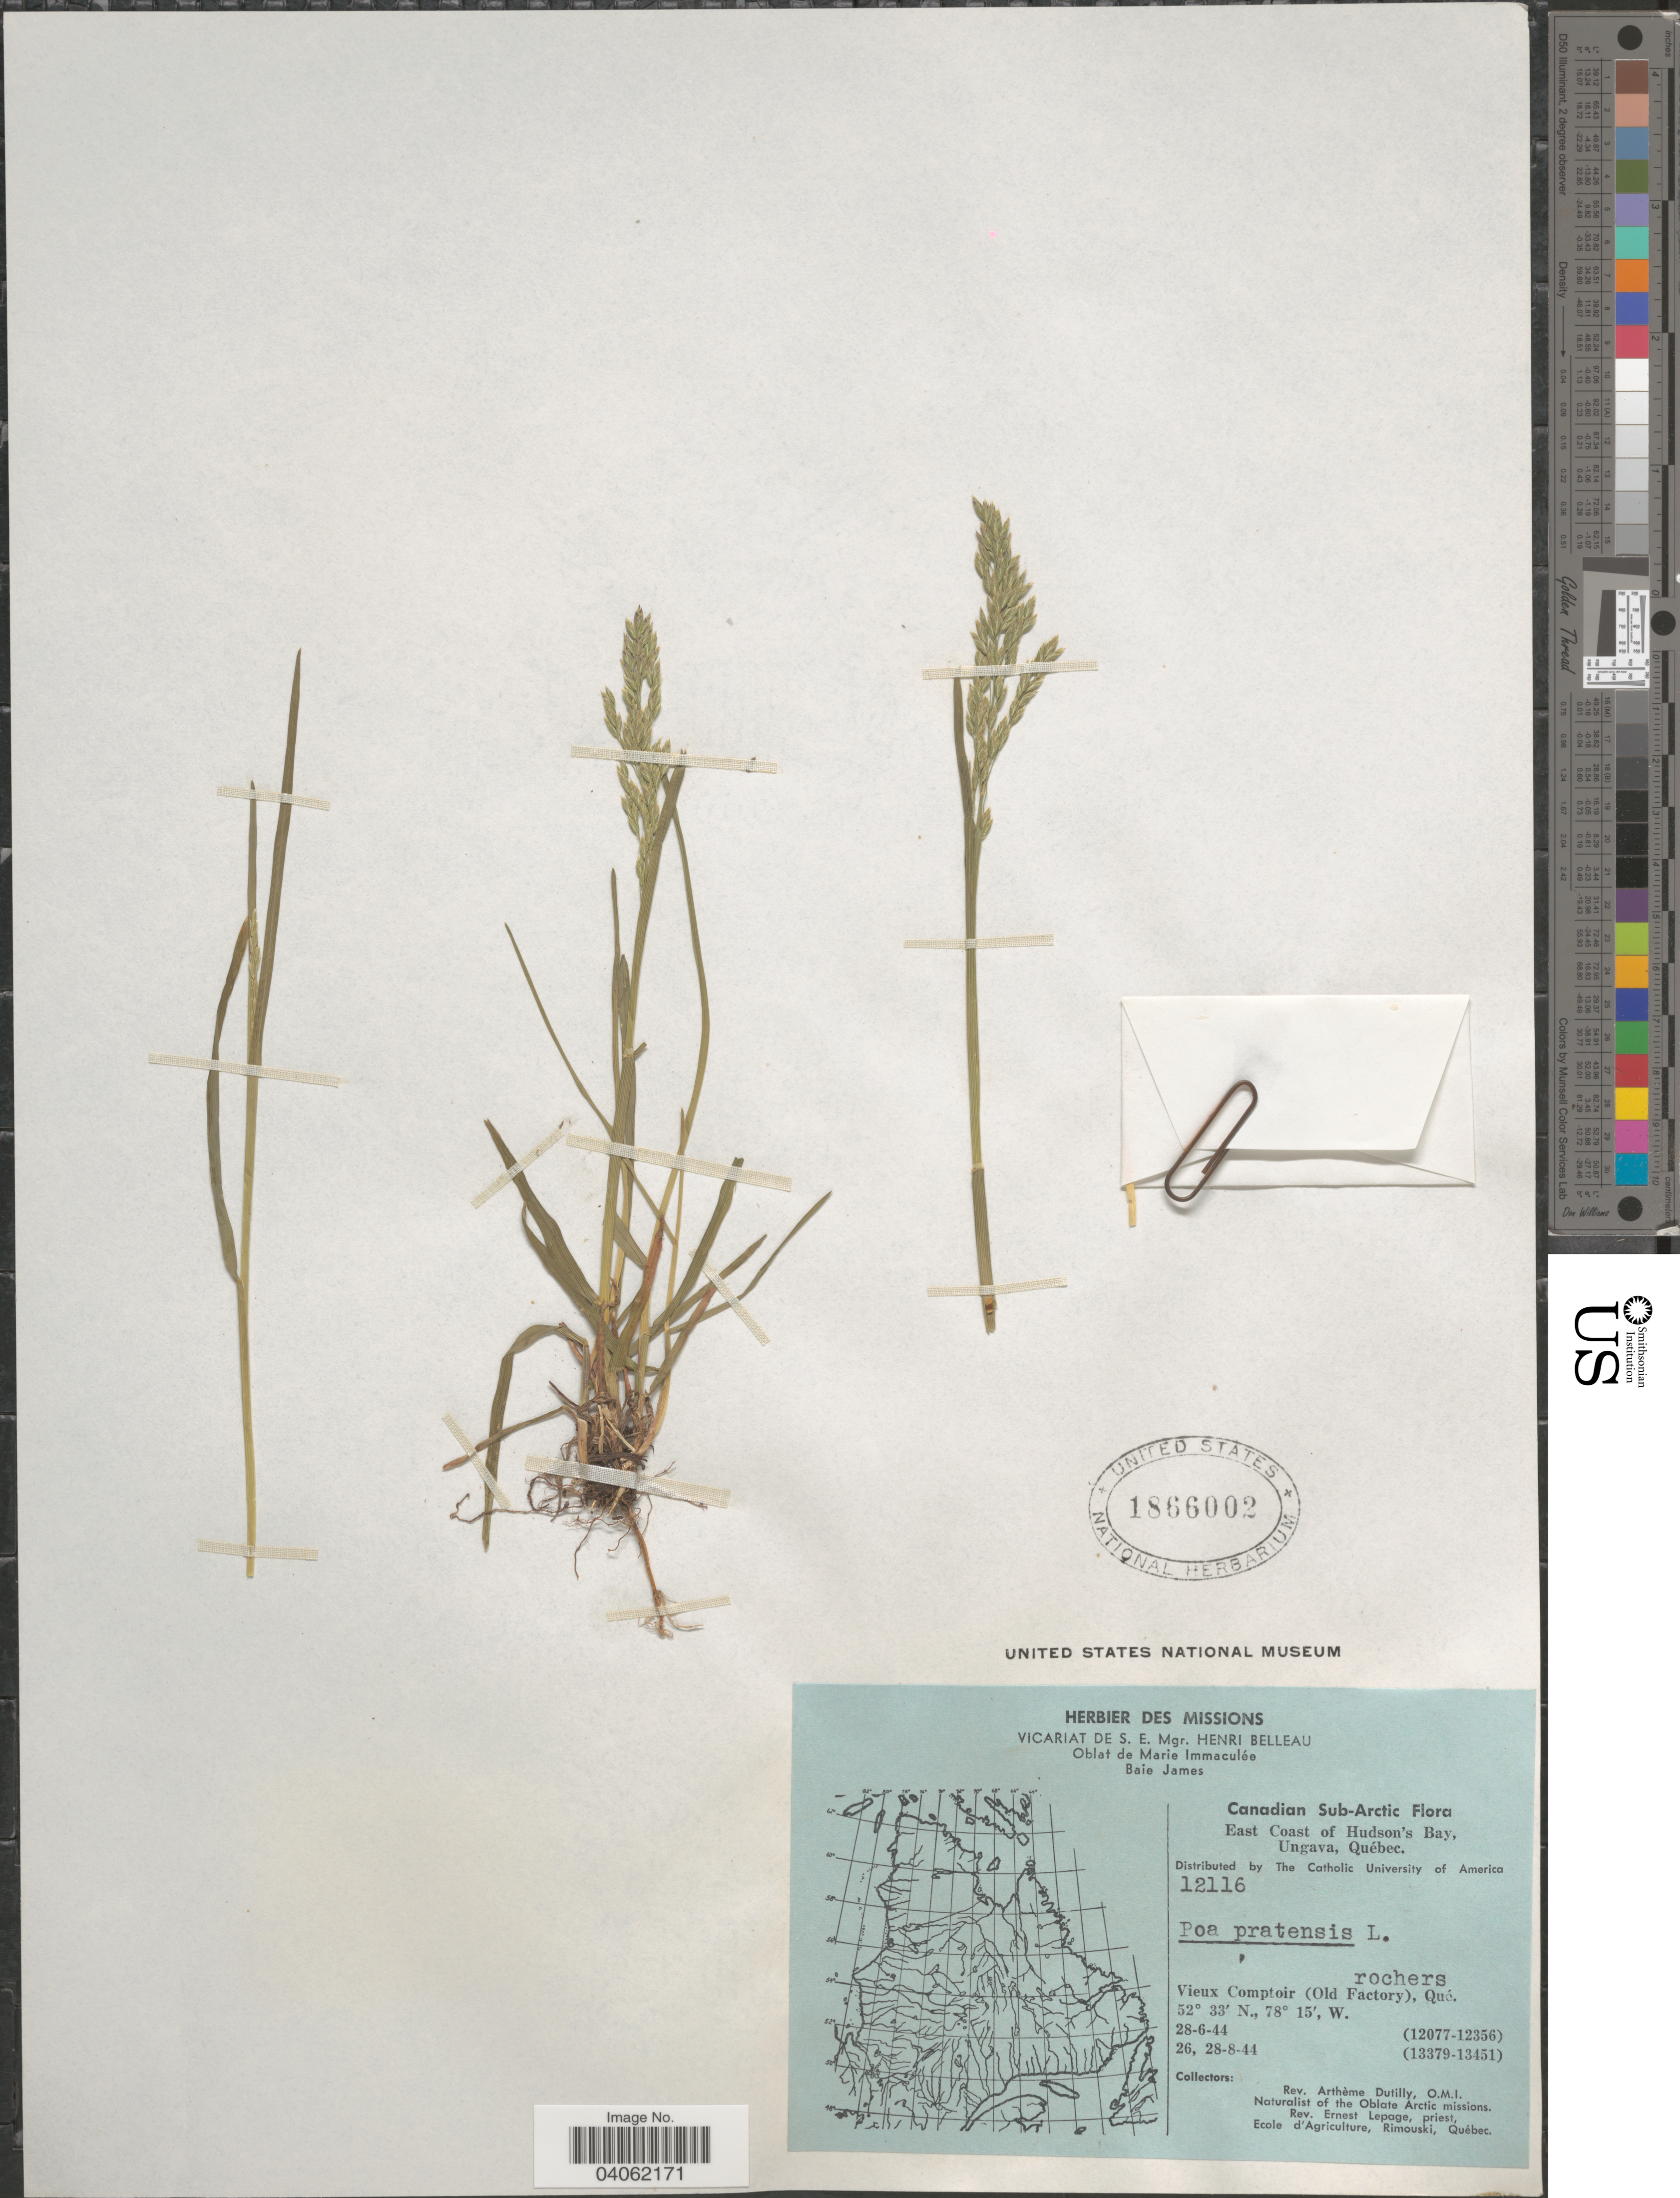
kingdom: Plantae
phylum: Tracheophyta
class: Liliopsida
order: Poales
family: Poaceae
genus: Poa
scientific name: Poa pratensis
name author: L.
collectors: A. Dutilly & E. Lepage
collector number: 12116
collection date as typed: Transcribed d/m/y: 28/6/44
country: Canada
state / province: Quebec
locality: Canadian Sub-Arctic. East Coast of Hudson's Bay, Ungava. Vieux Comptoir (Old Factory).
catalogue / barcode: US 1866002